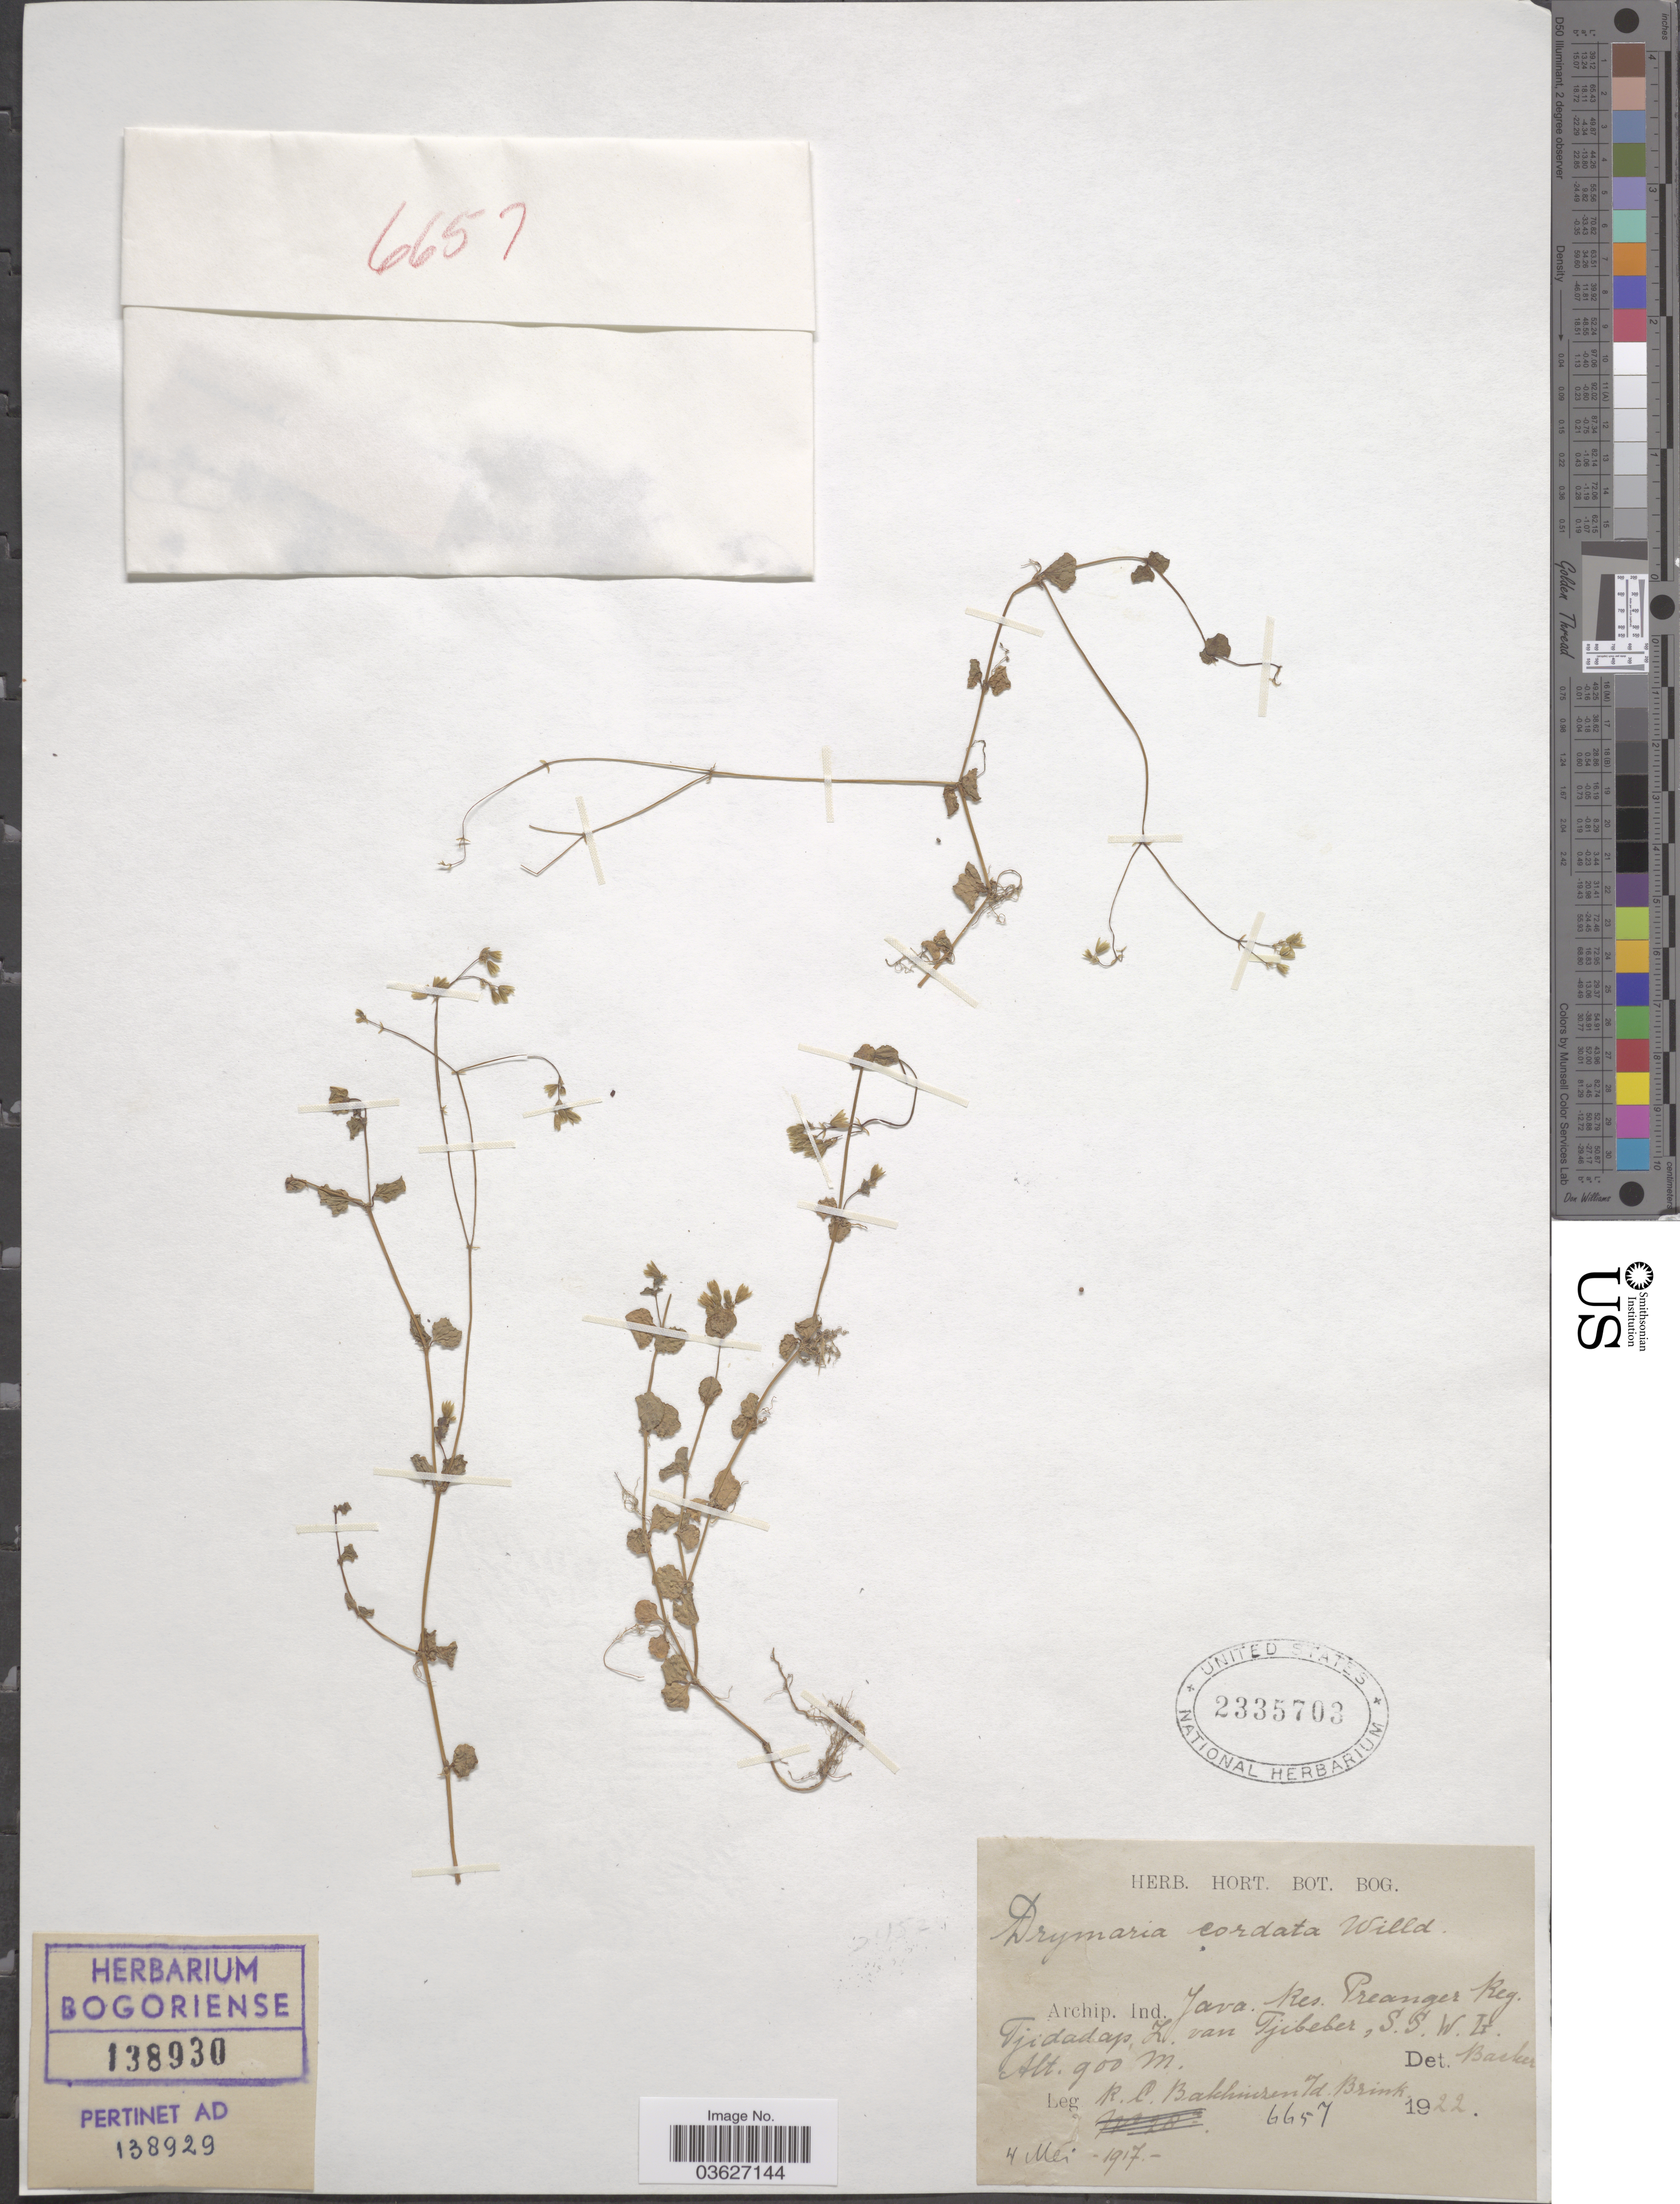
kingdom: Plantae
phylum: Tracheophyta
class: Magnoliopsida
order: Caryophyllales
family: Caryophyllaceae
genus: Drymaria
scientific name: Drymaria cordata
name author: (L.) Willd. ex Schult.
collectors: R. C. Bakhuizen van den Brink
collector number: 6657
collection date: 1917-05-04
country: Indonesia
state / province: Java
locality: Archip. Ind. Java. Res. Preanger Reg. Tjidadap, L. [interpreted] van Tjibeber, S. S. W. G.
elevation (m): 900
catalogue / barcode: US 2335703